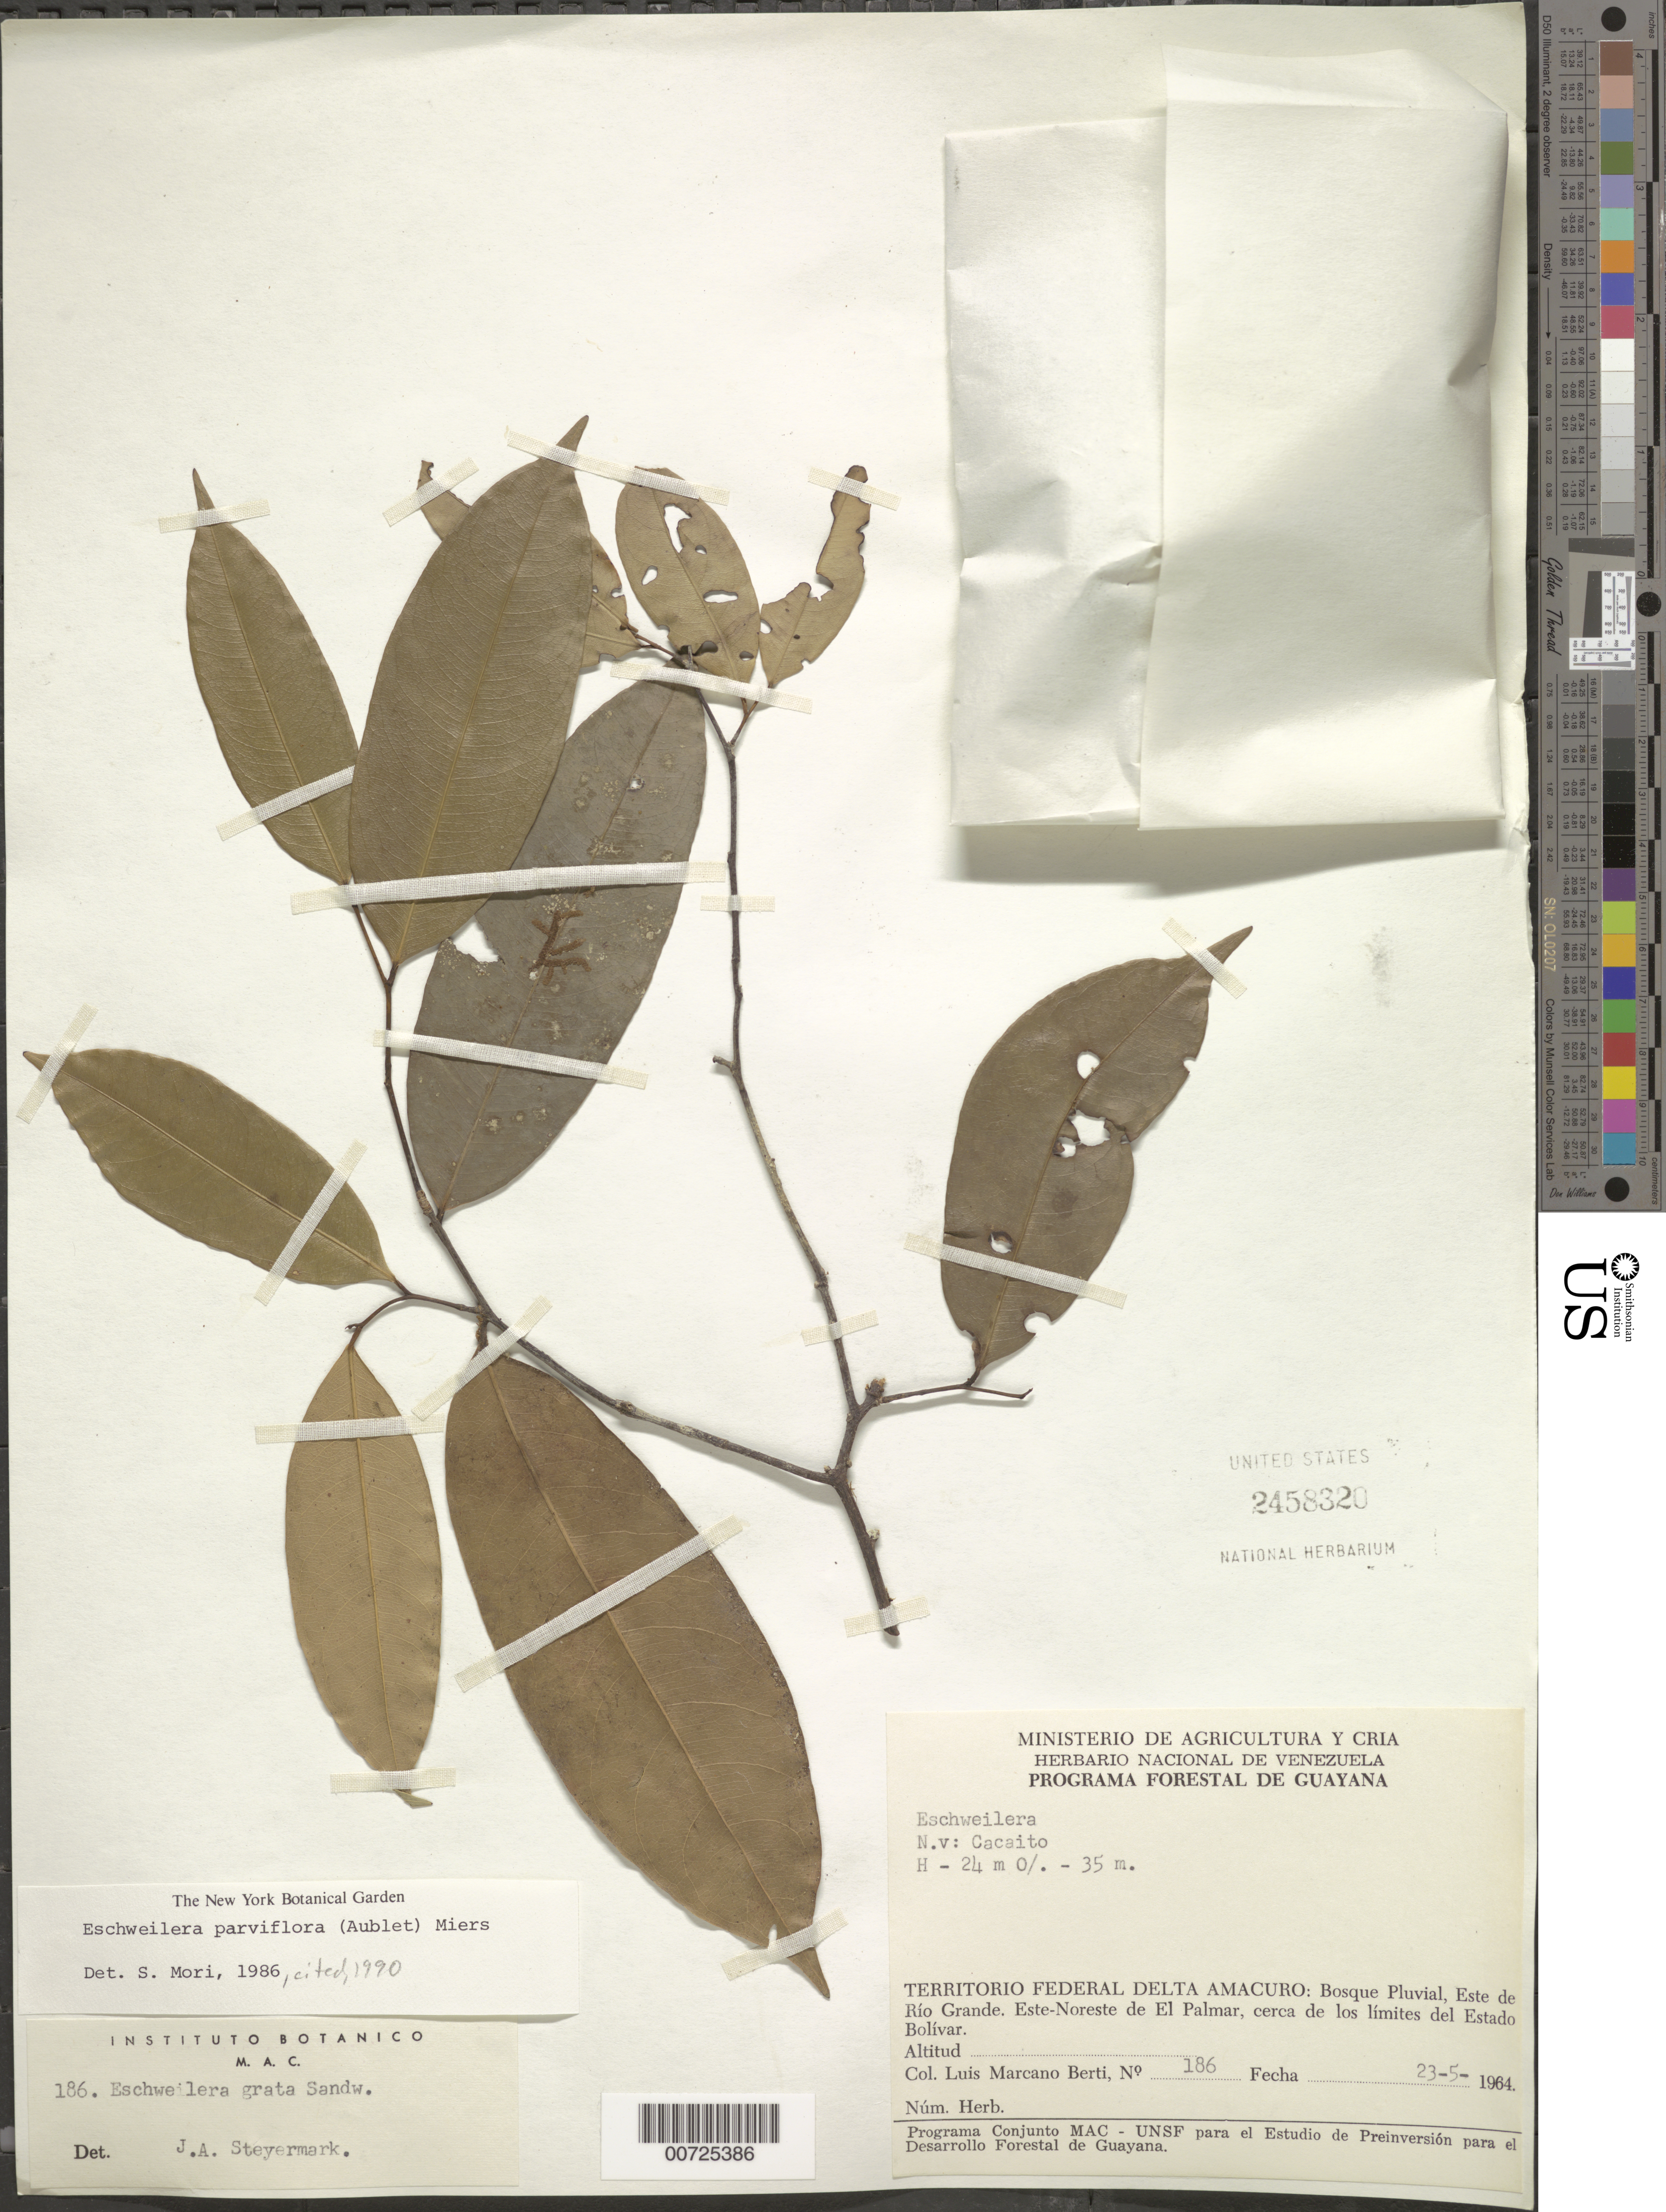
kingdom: Plantae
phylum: Tracheophyta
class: Magnoliopsida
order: Ericales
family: Lecythidaceae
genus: Eschweilera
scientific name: Eschweilera parviflora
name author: (Aubl.) Miers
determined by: Mori, Scott A.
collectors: L. Marcano-Berti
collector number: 186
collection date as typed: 23-May-64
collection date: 1964-05-23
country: Venezuela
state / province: Delta Amacuro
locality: Este de Río Grande, ENE de El Palmar, cerca de los limites del Estado Bolívar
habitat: Bosque pluvial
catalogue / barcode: US 2458320